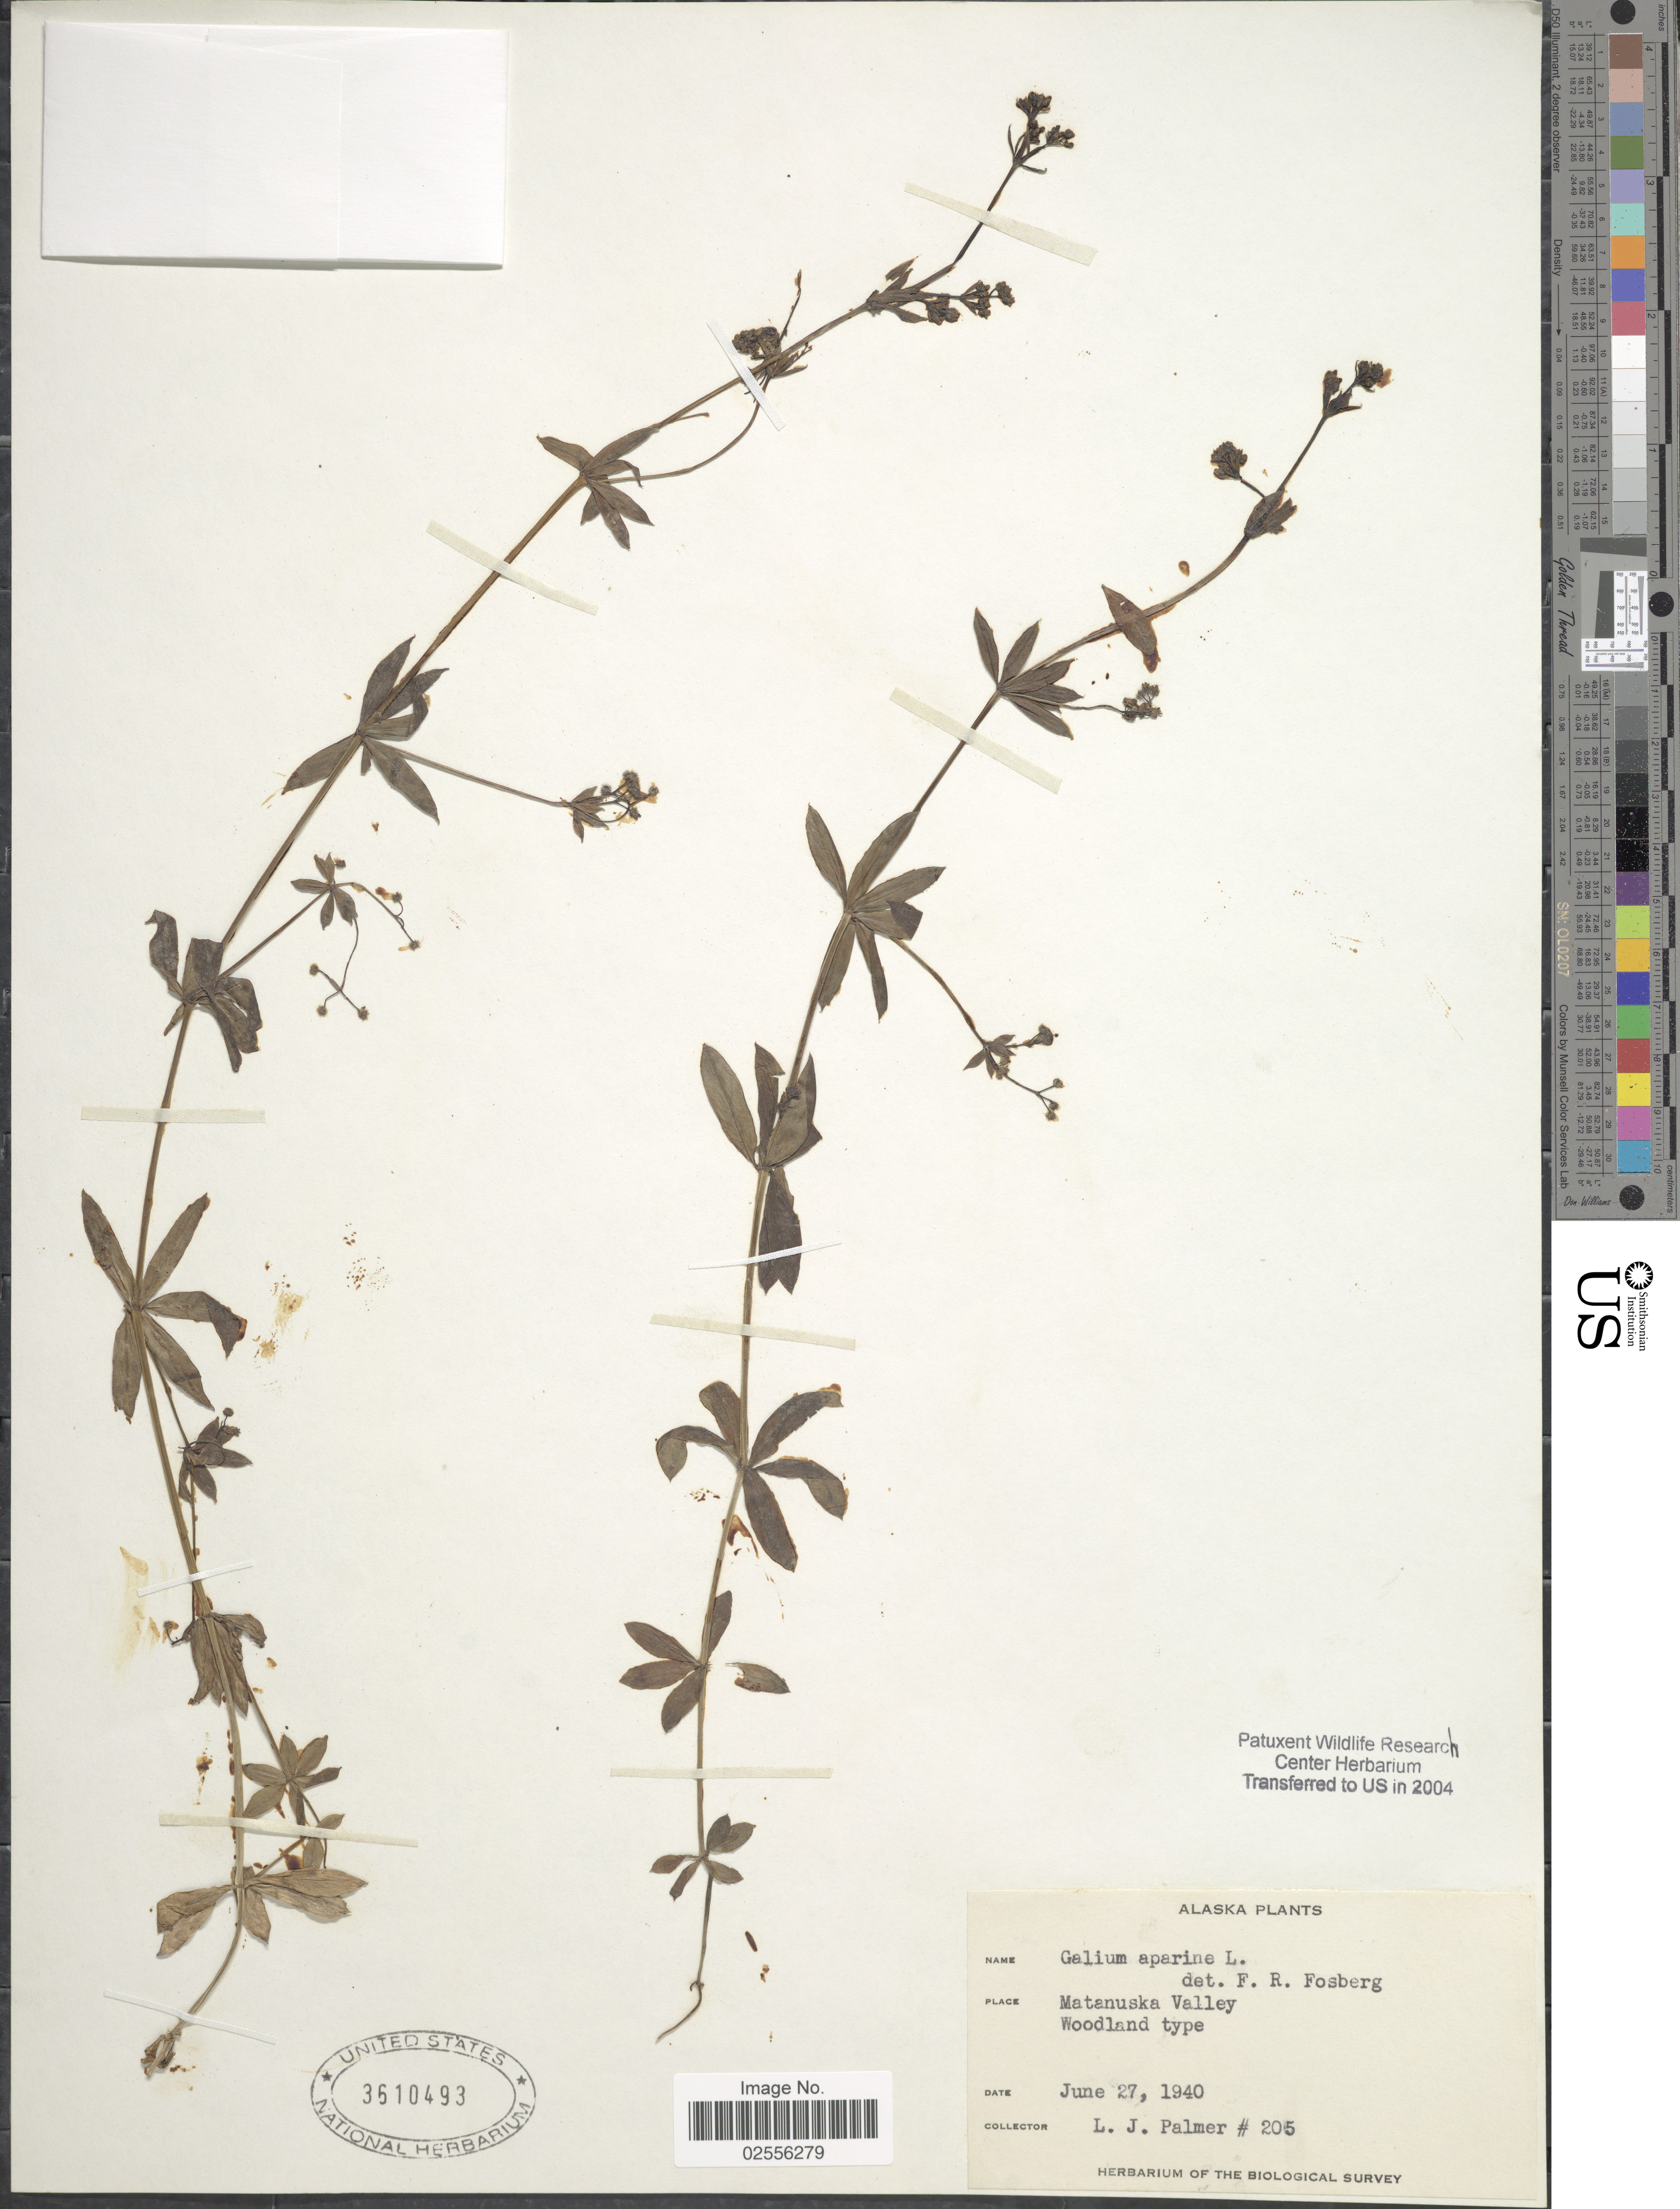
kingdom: Plantae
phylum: Tracheophyta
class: Magnoliopsida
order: Gentianales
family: Rubiaceae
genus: Galium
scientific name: Galium aparine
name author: L.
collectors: L. J. Palmer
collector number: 205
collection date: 1940-06-27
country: United States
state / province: Alaska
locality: Matanuska Valley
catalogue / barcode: US 3610493